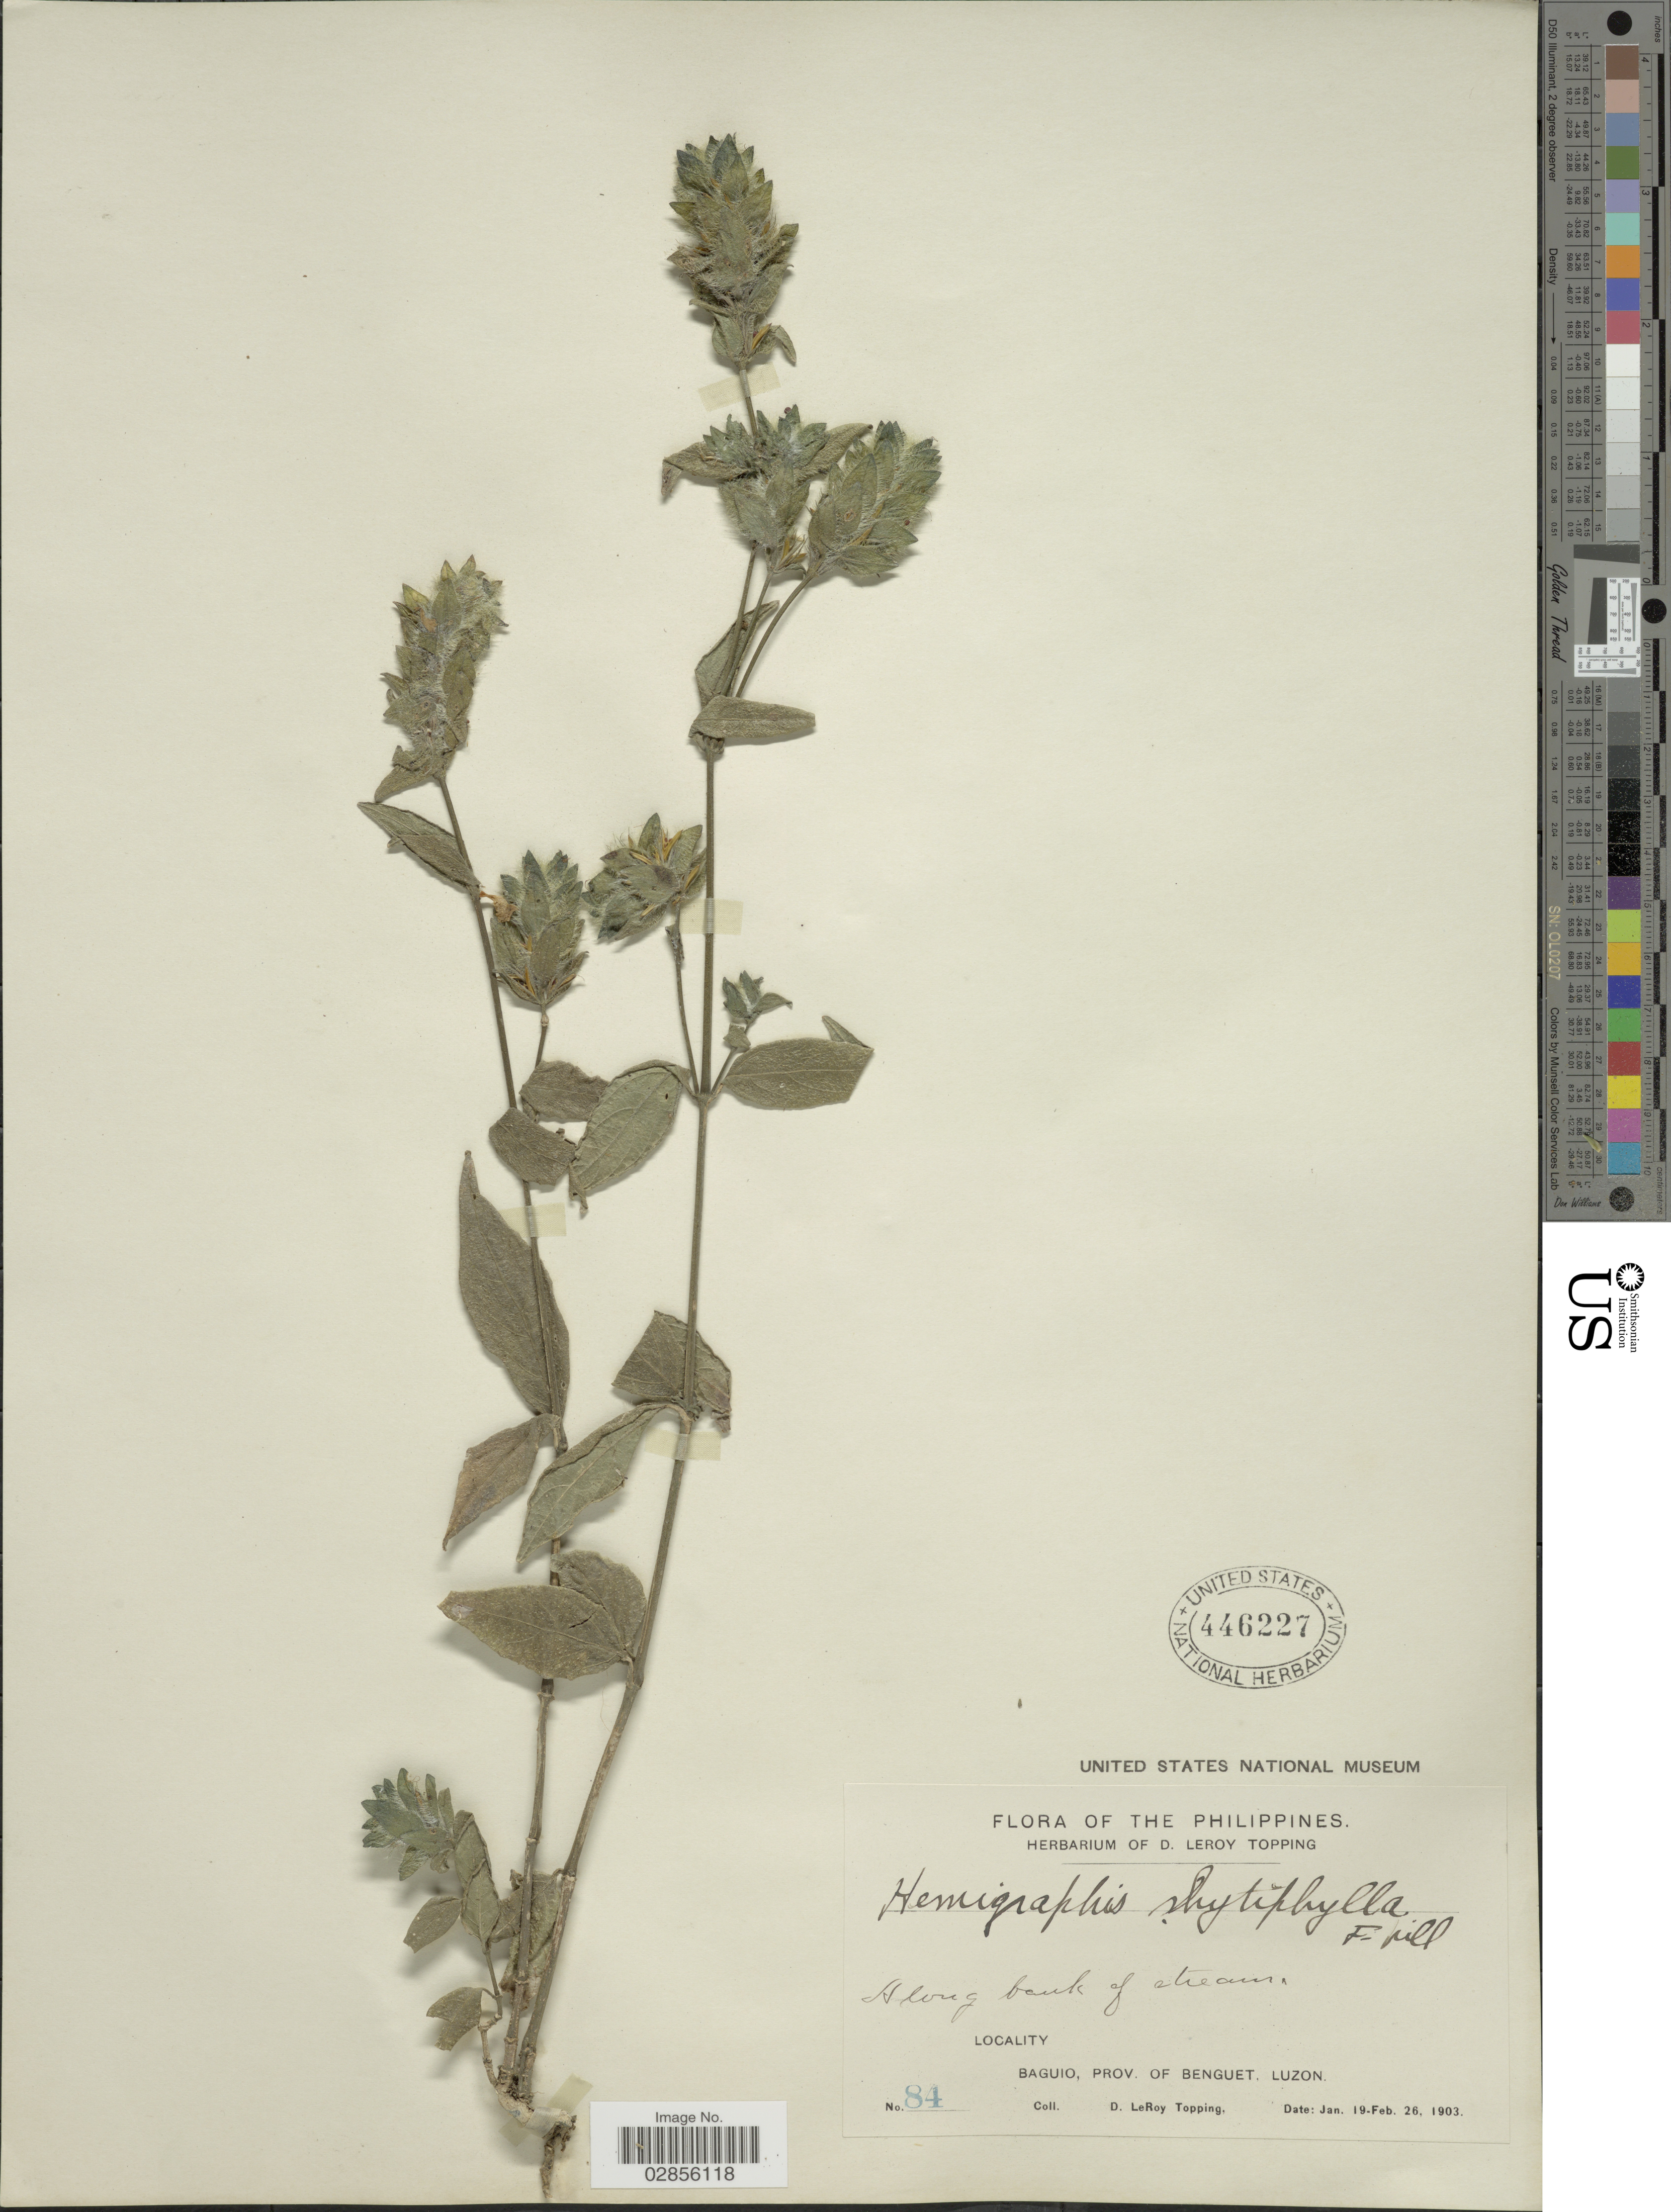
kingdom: Plantae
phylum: Tracheophyta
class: Magnoliopsida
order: Lamiales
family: Acanthaceae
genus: Hemigraphis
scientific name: Hemigraphis rhytiphylla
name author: (Nees) Fern.-Vill.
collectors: D. L. Topping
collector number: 84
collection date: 1903-01-19/1903-02-26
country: Philippines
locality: Baguio, Prov. of Benguet, Luzon.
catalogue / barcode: US 446227